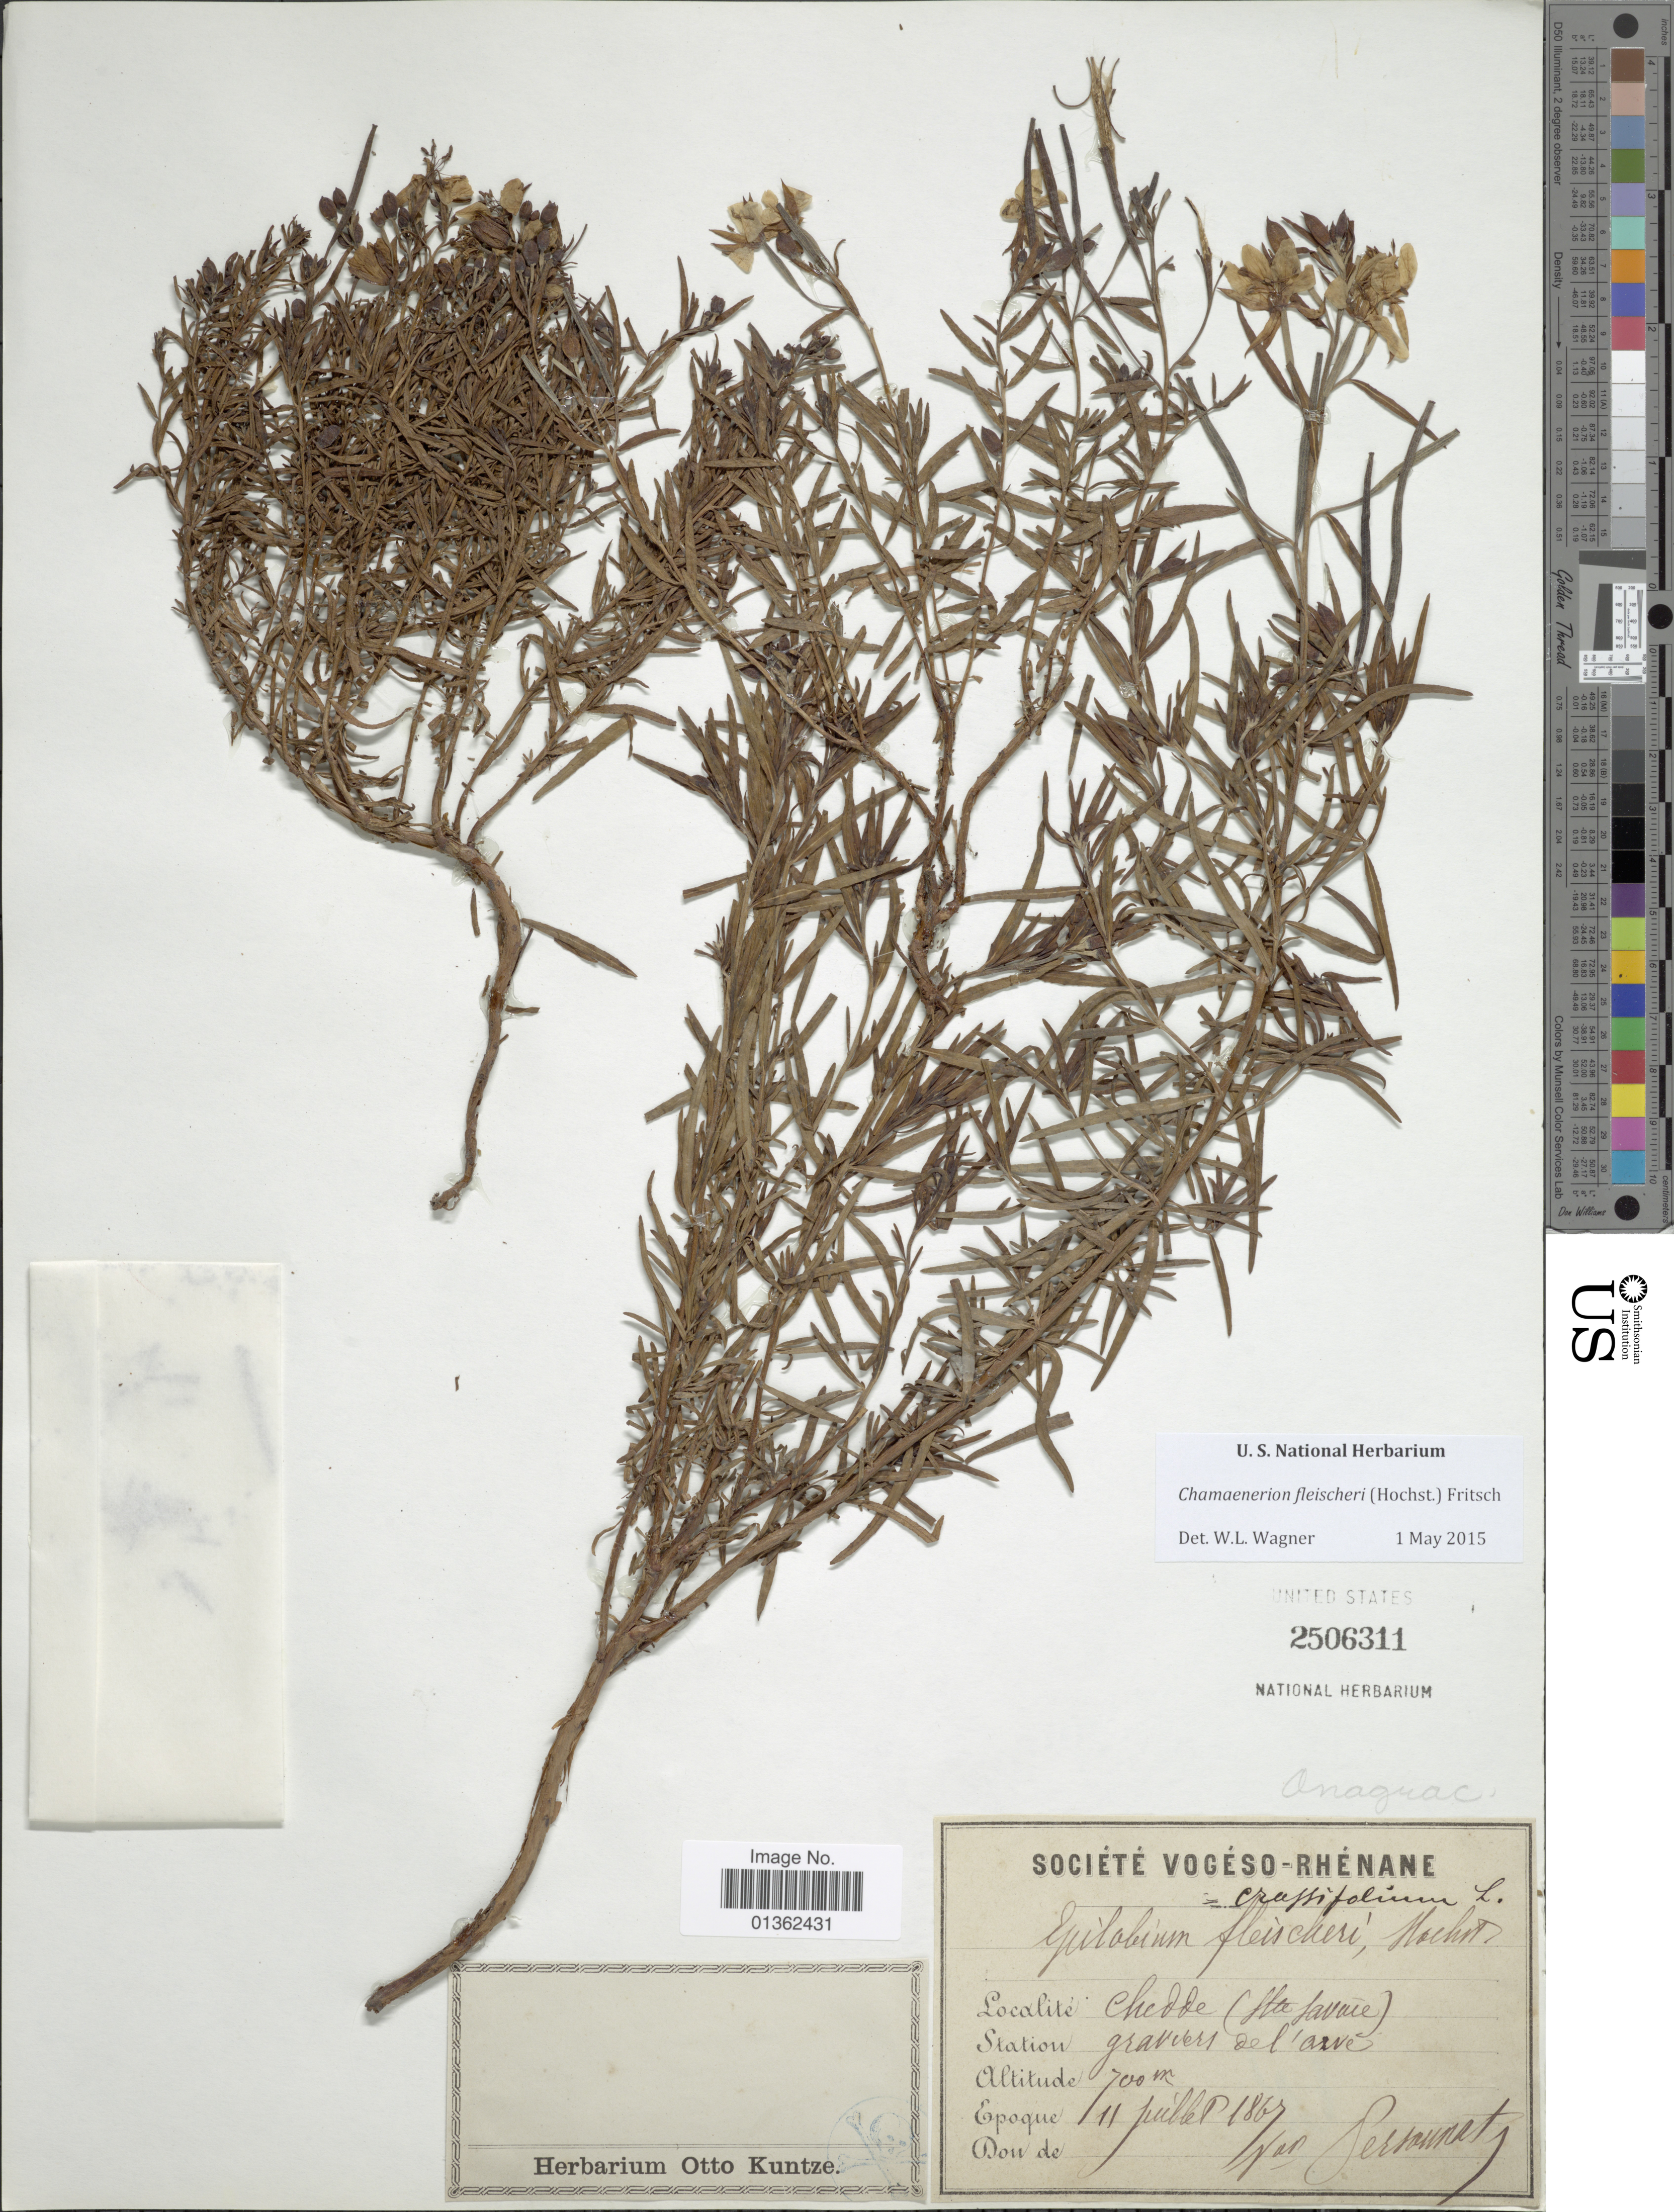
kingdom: Plantae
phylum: Tracheophyta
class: Magnoliopsida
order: Myrtales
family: Onagraceae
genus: Chamaenerion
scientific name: Chamaenerion fleischeri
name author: (Hochst.) Fritsch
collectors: Persaunats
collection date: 1867-07-11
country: France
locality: Chedde (Ste Savoie). [interpreted]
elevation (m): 700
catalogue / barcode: US 2506311